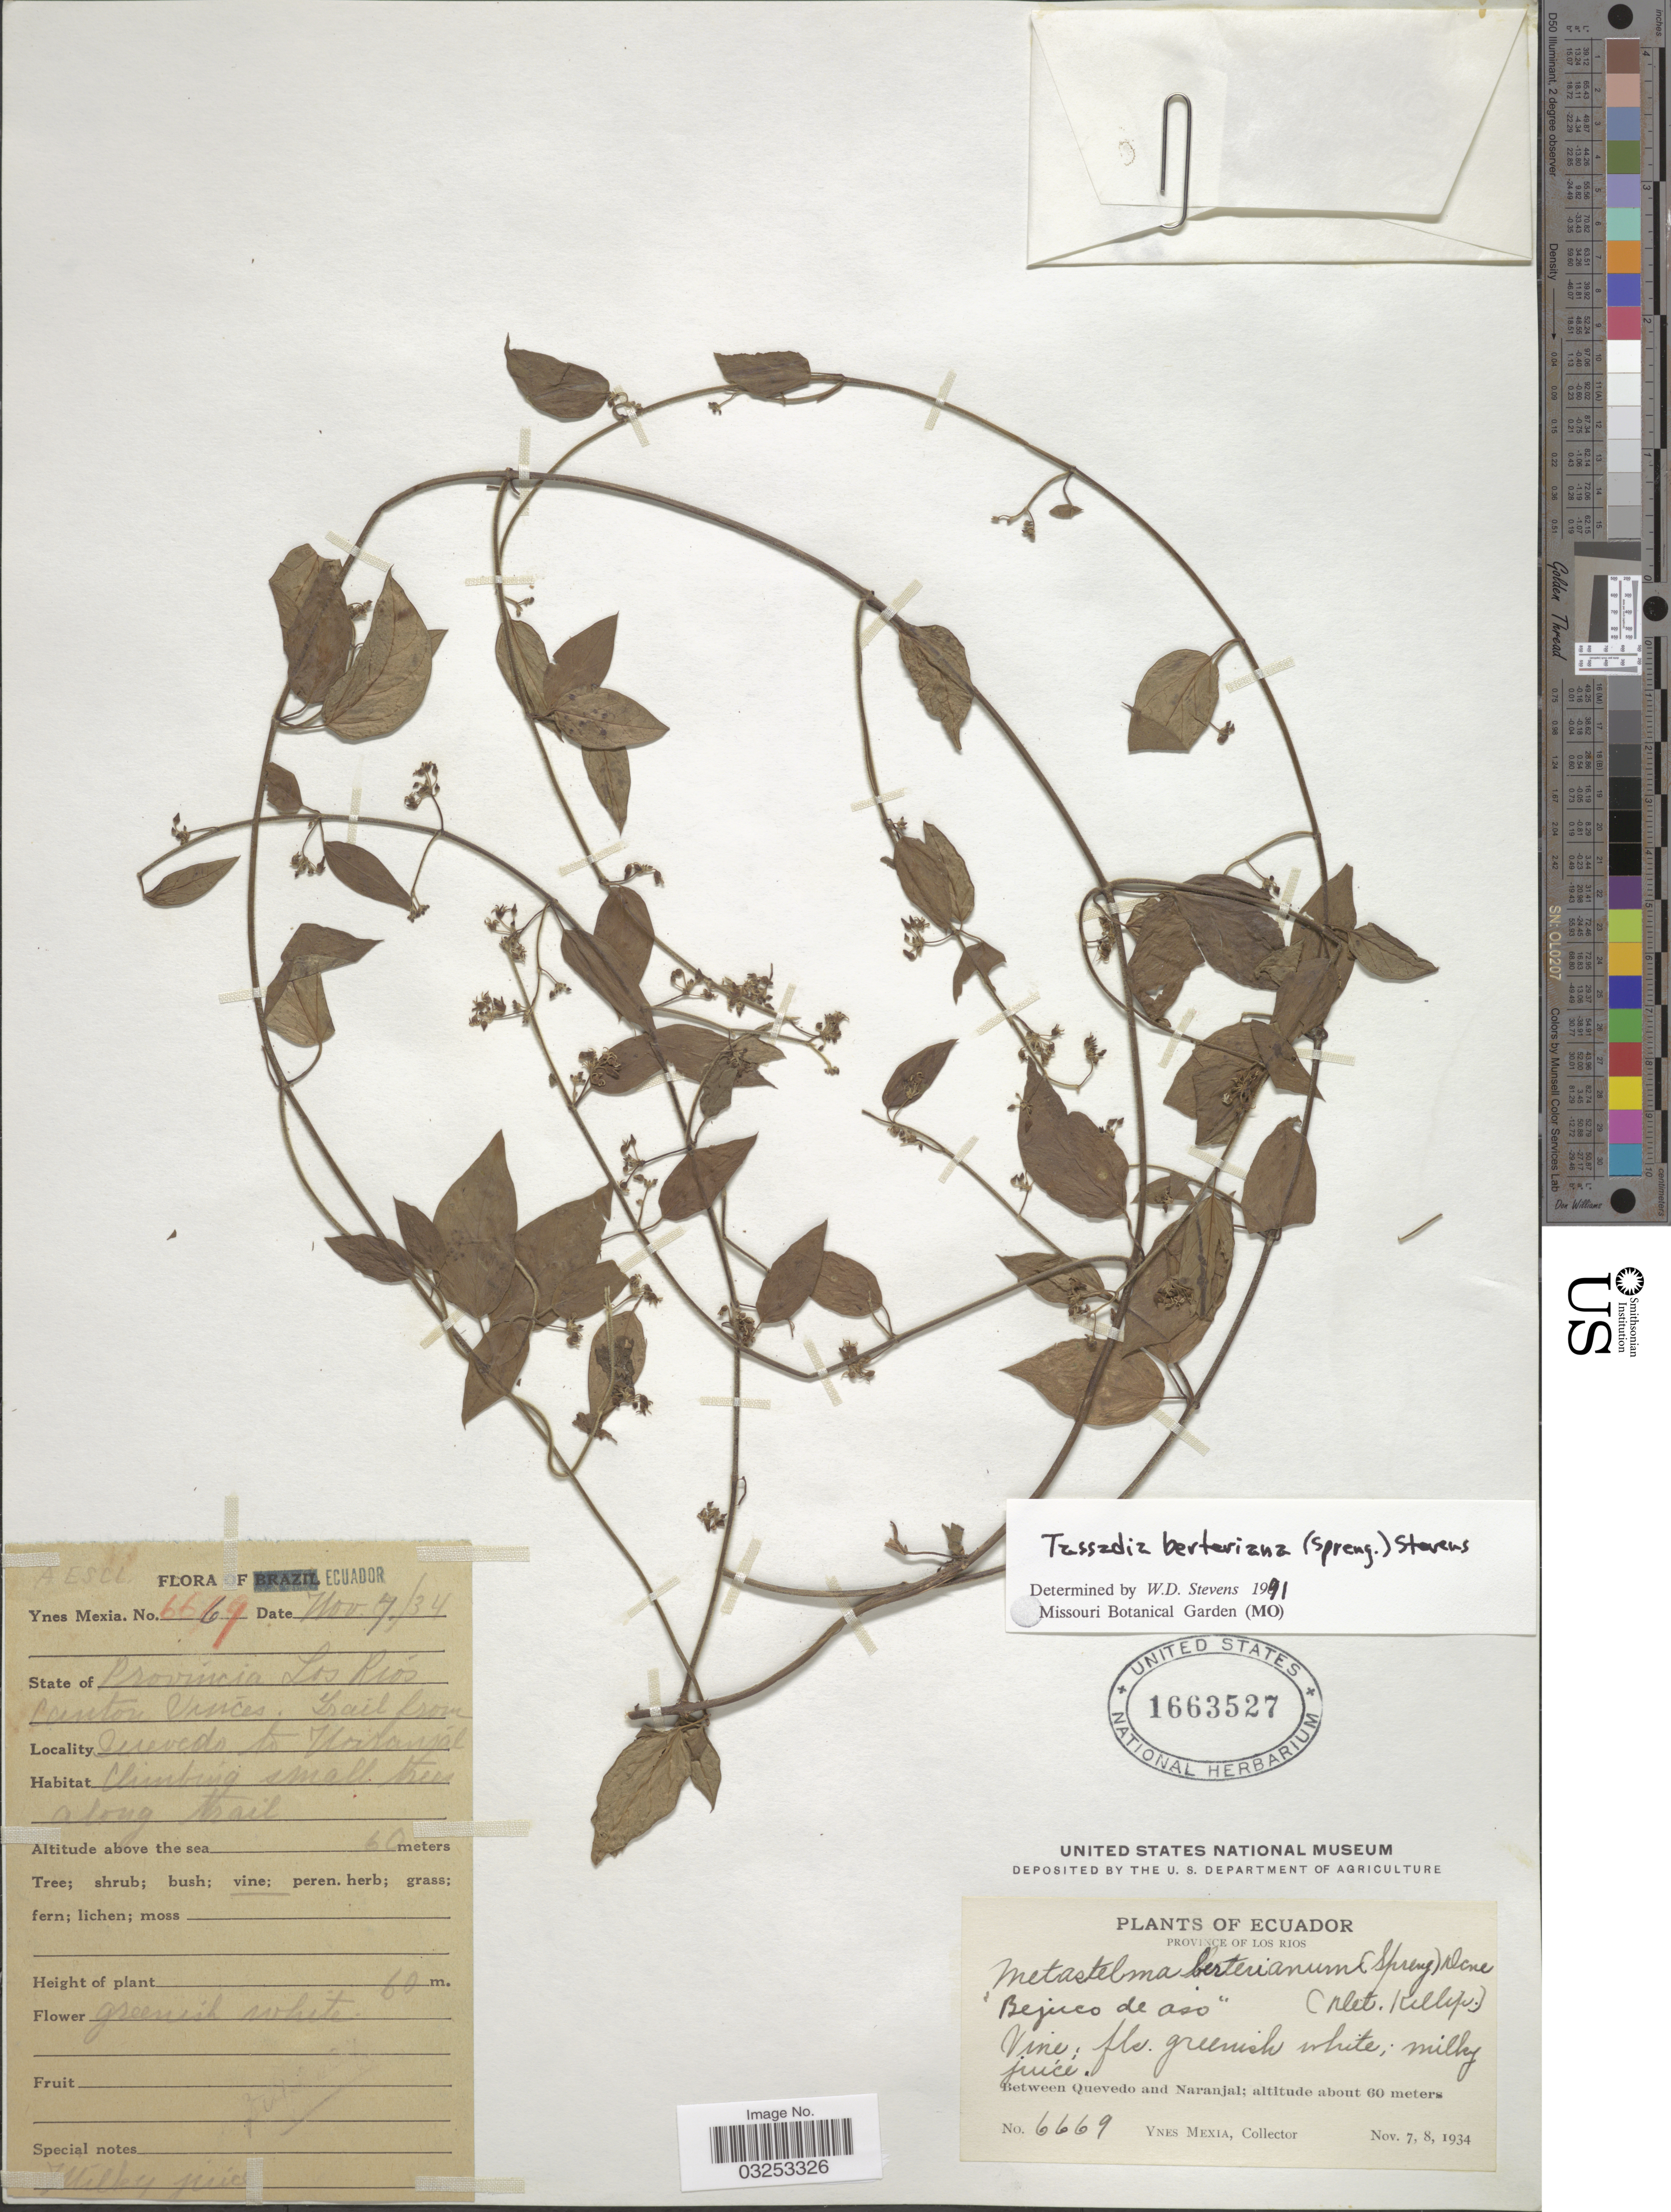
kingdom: Plantae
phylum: Tracheophyta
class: Magnoliopsida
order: Gentianales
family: Apocynaceae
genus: Tassadia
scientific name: Tassadia berteroana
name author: (Spreng.) W.D. Stevens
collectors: Y. Mexia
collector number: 6669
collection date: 1934-11-07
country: Ecuador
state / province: Los Ríos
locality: Between Quevedo and Naranjal. Canton Vinces. Trail from Quevedo to Naranjal.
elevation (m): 60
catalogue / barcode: US 1663527